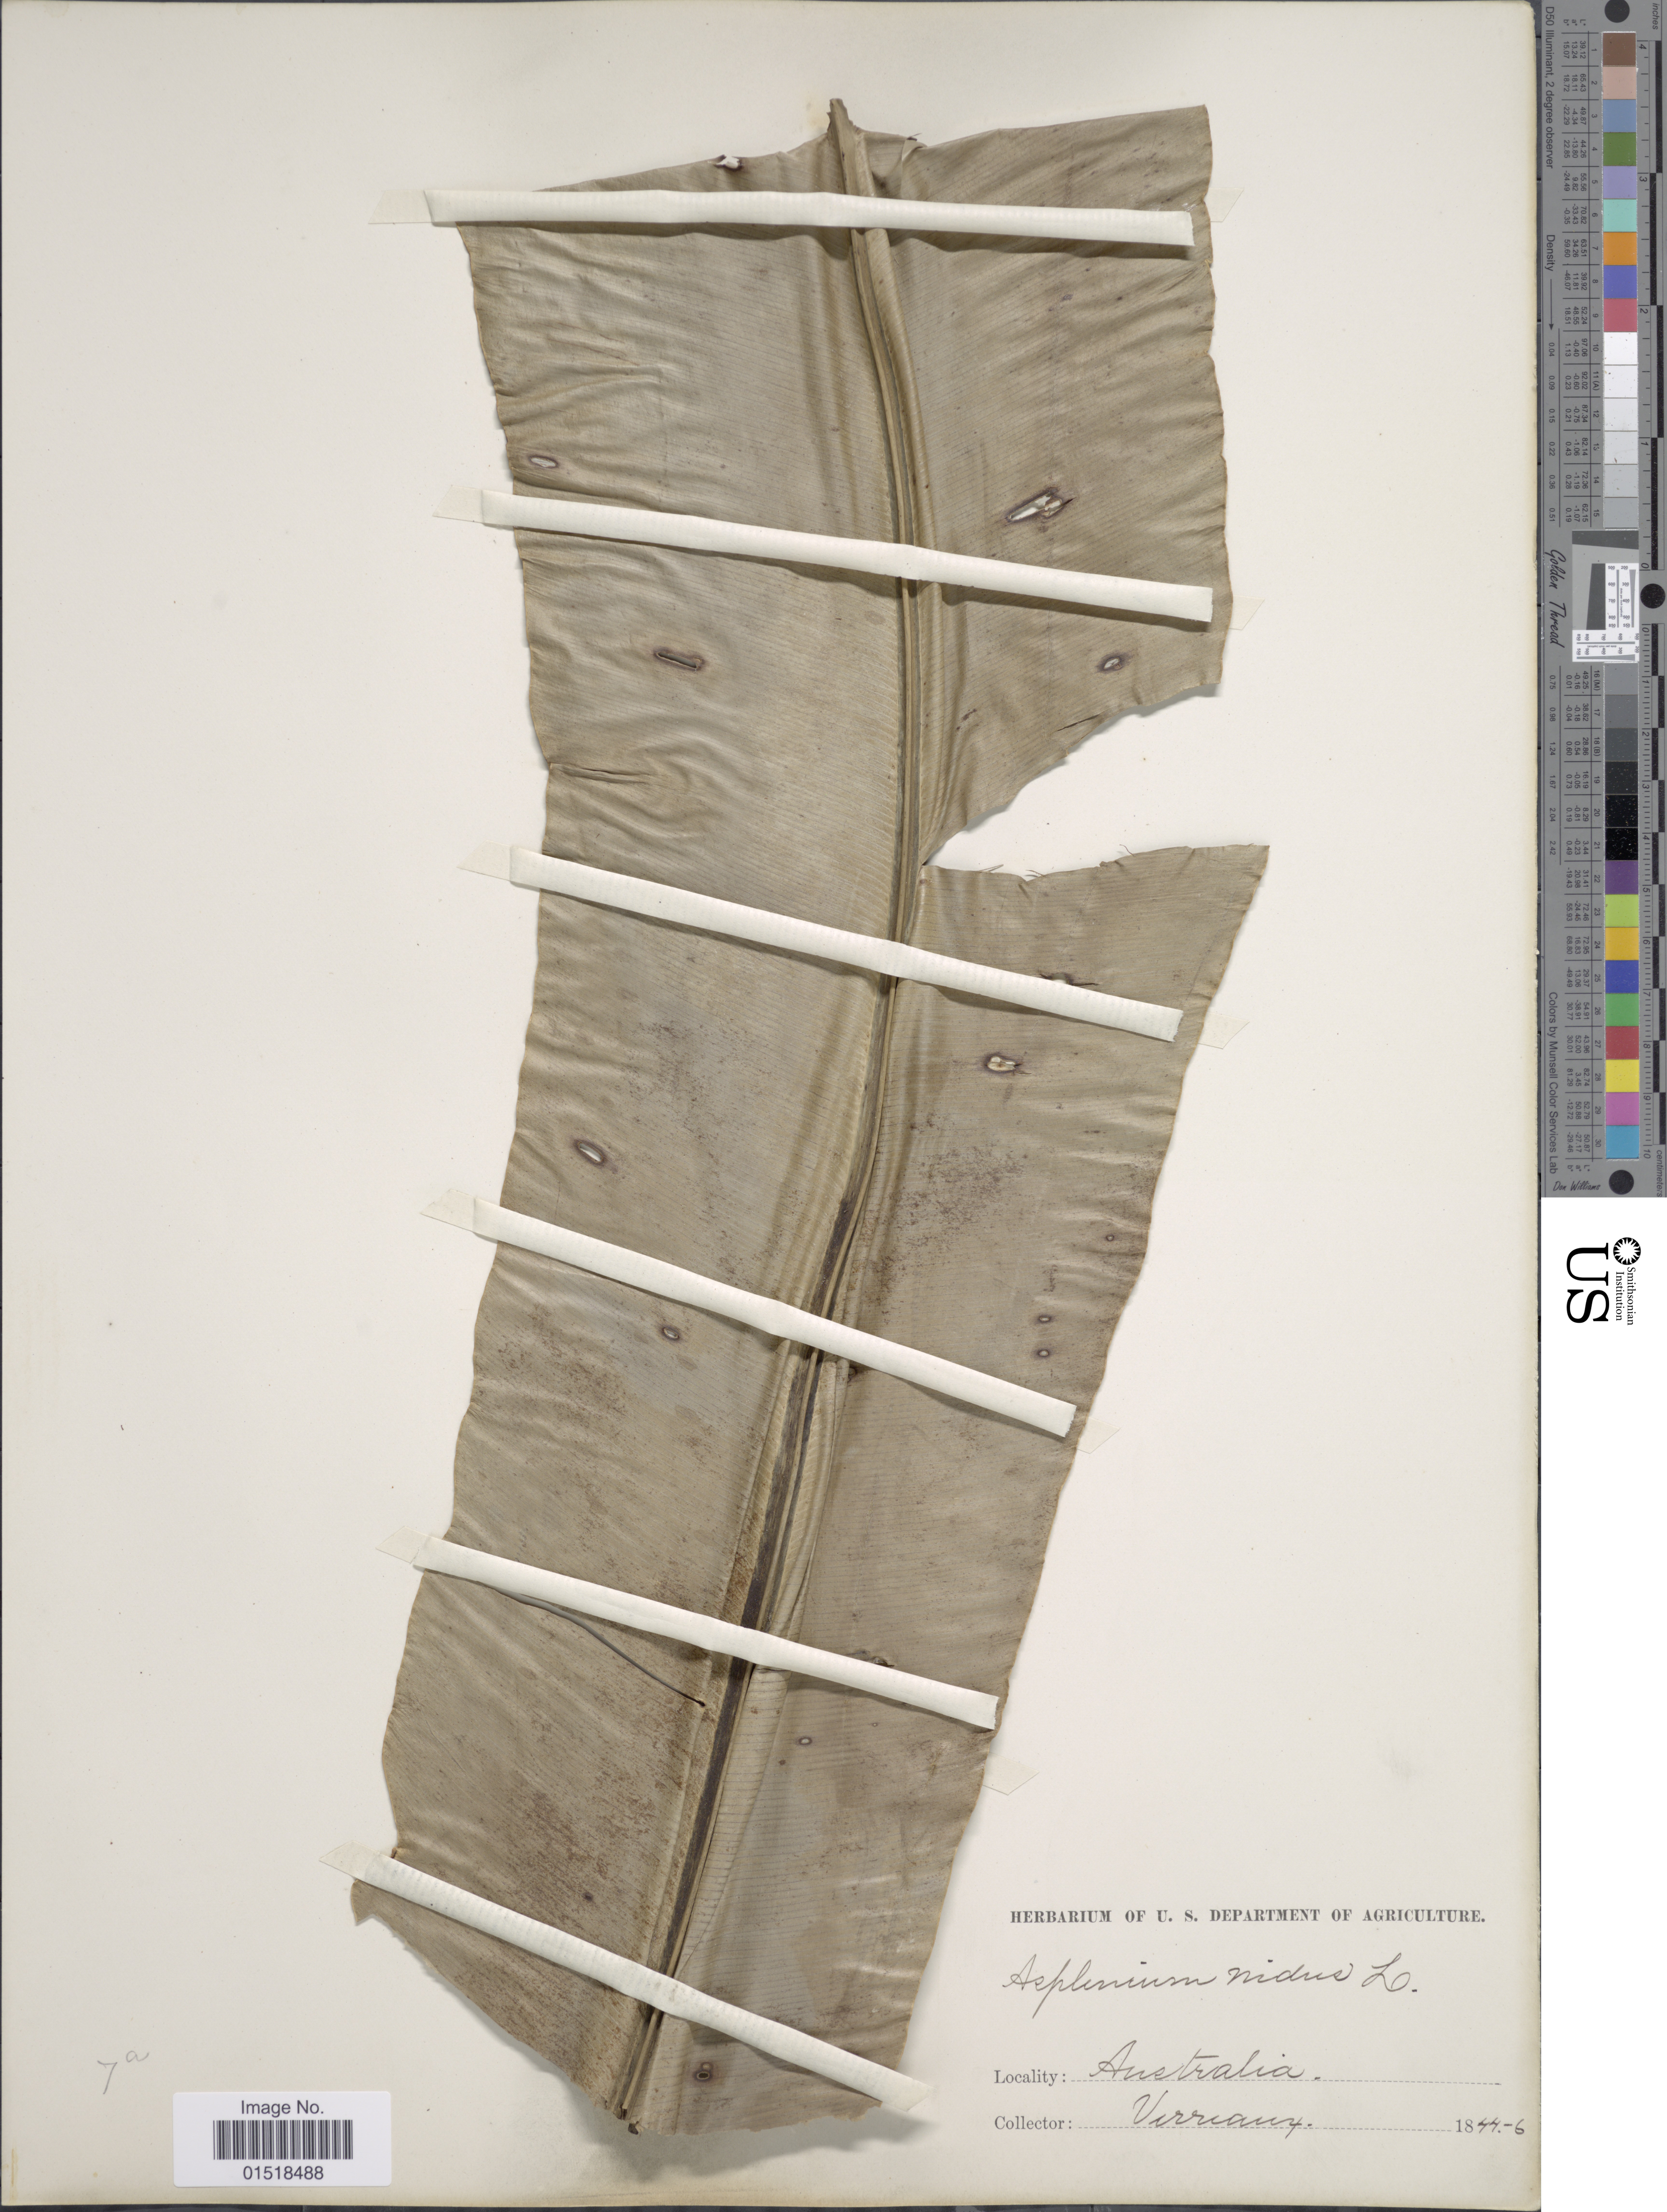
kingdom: Plantae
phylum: Tracheophyta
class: Polypodiopsida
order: Polypodiales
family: Aspleniaceae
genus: Asplenium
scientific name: Asplenium nidus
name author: L.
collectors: Verreaux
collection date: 1844/1846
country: Australia